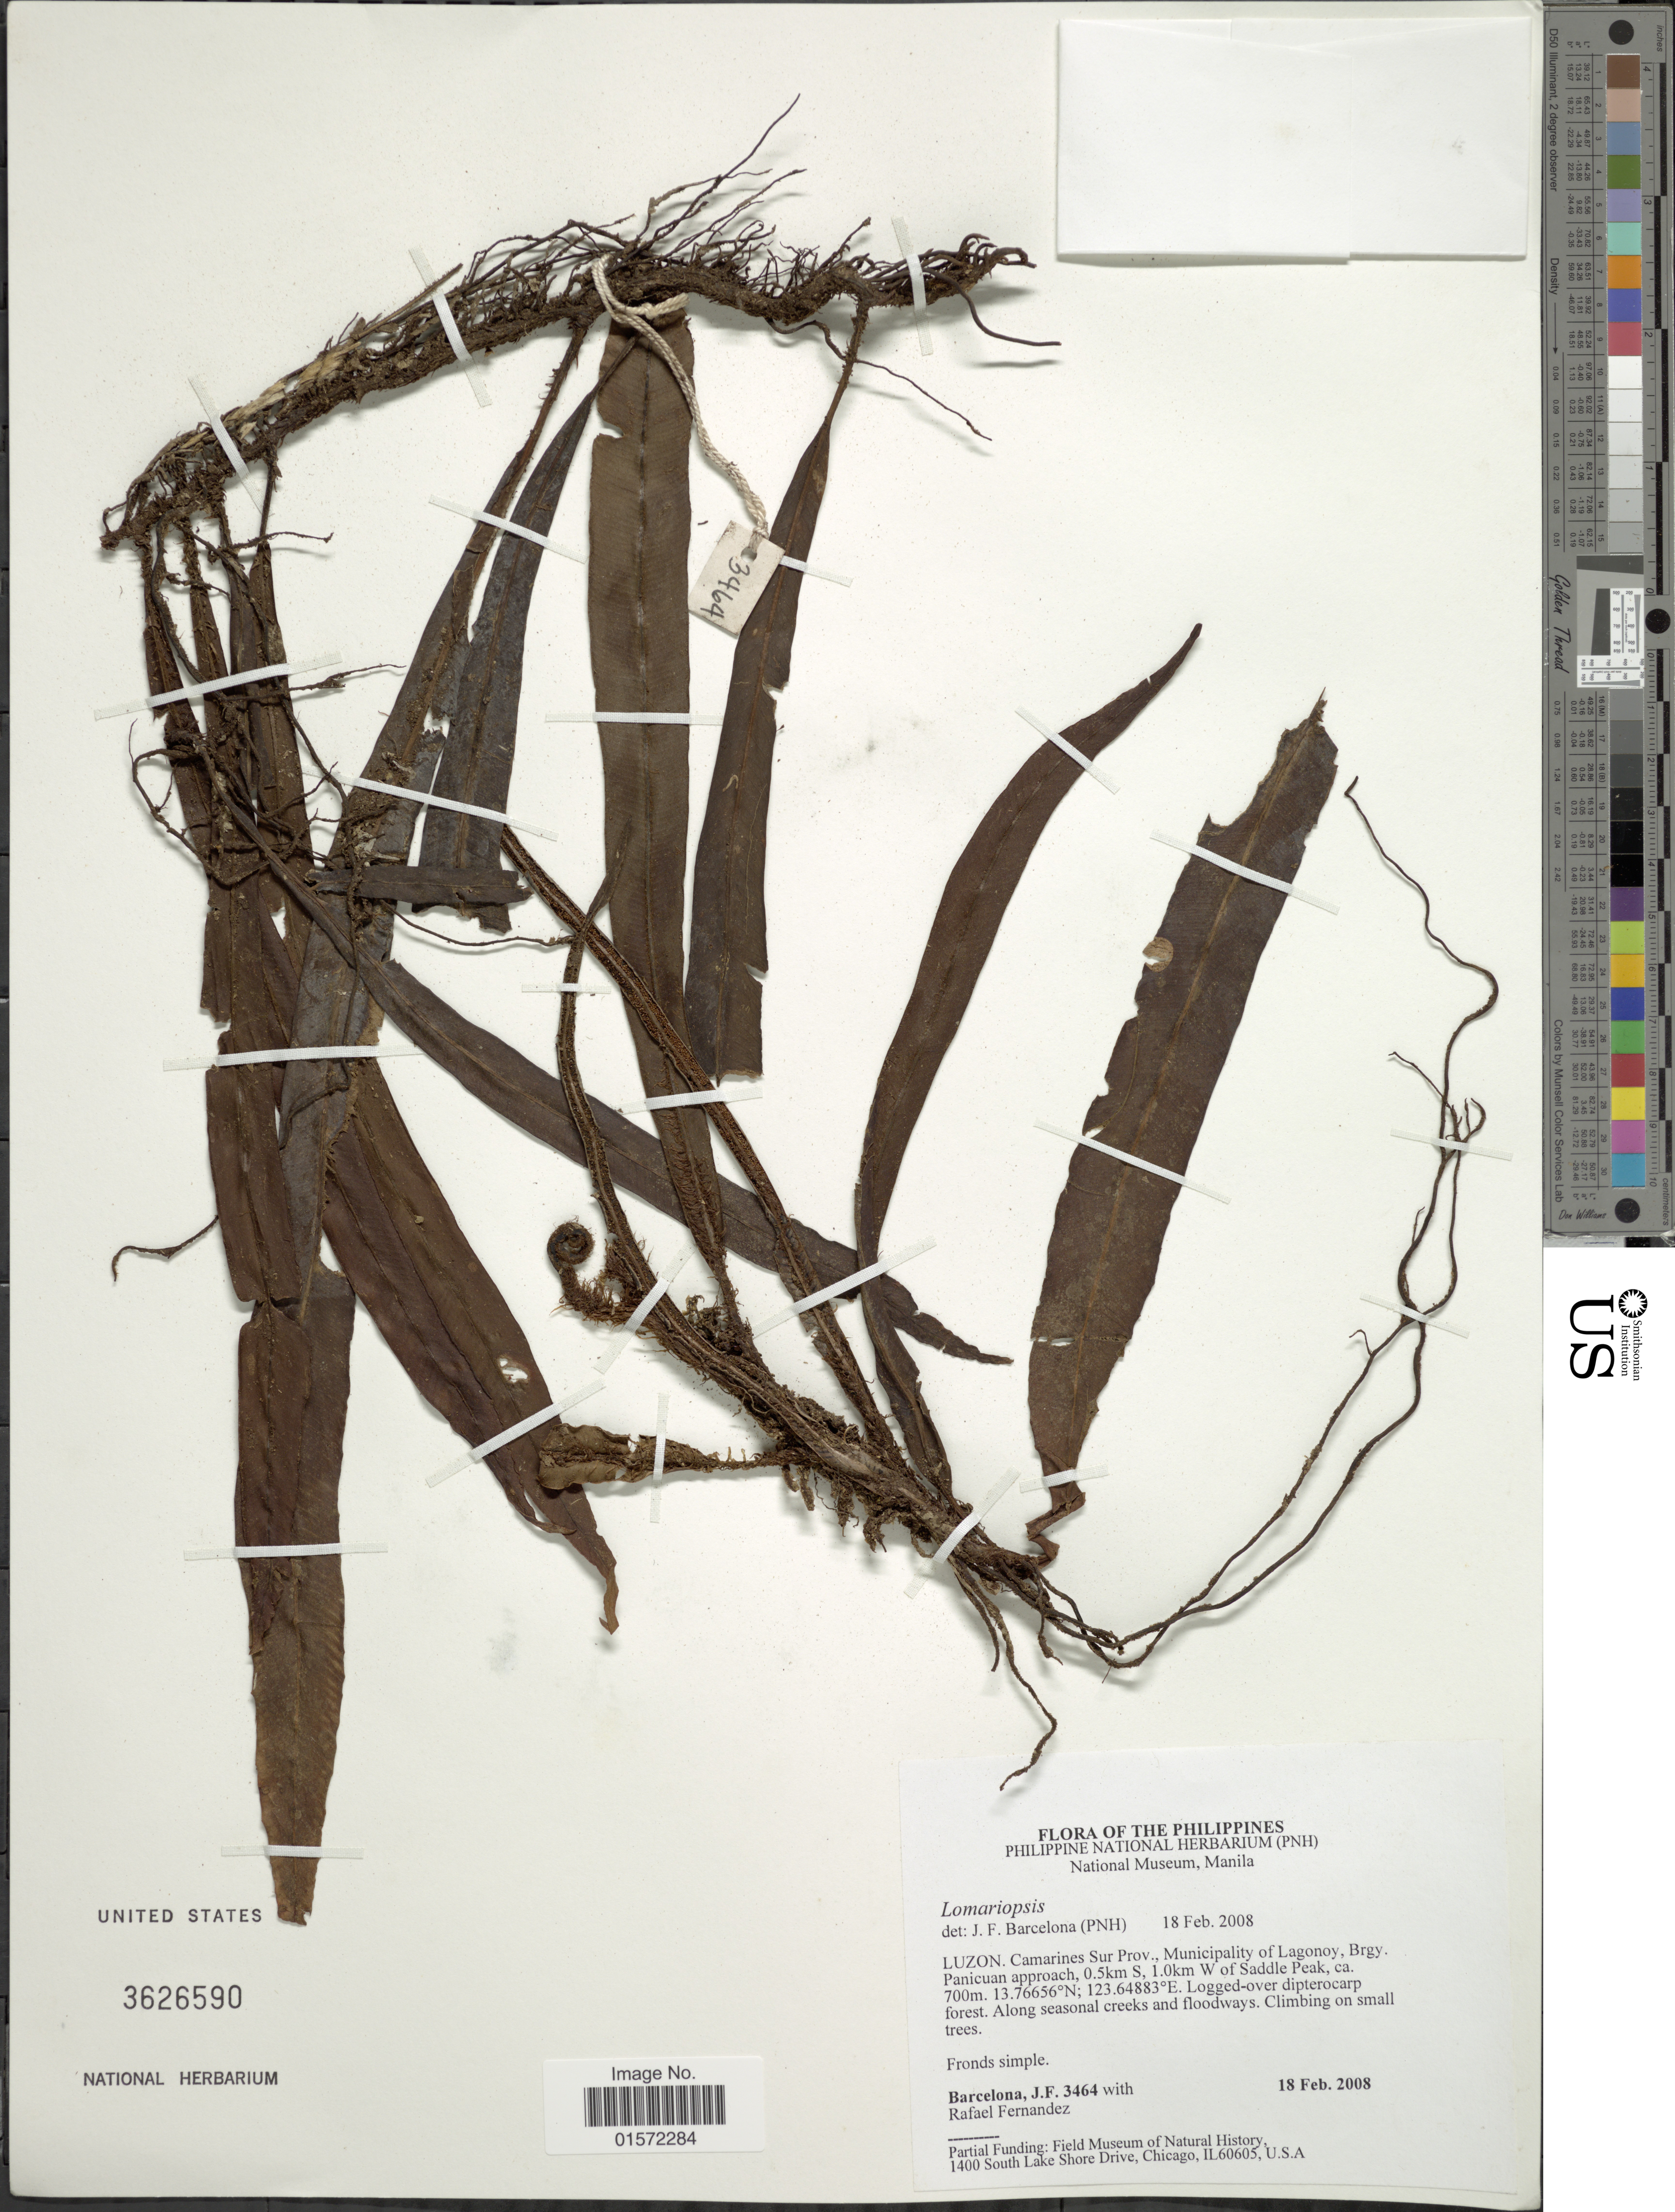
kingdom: Plantae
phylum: Tracheophyta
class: Polypodiopsida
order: Polypodiales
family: Lomariopsidaceae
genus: Lomariopsis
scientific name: Lomariopsis sp.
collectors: J. F. Barcelona & R. Fernandez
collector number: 3464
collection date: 2008-02-18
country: Philippines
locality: Luzon. Camarines Sur Prov., Municipality of Lagonoy, Brgy. Panicuan approach, 0.5 km S, 1.0km W of Saddle Peak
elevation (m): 700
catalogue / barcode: US 3626590